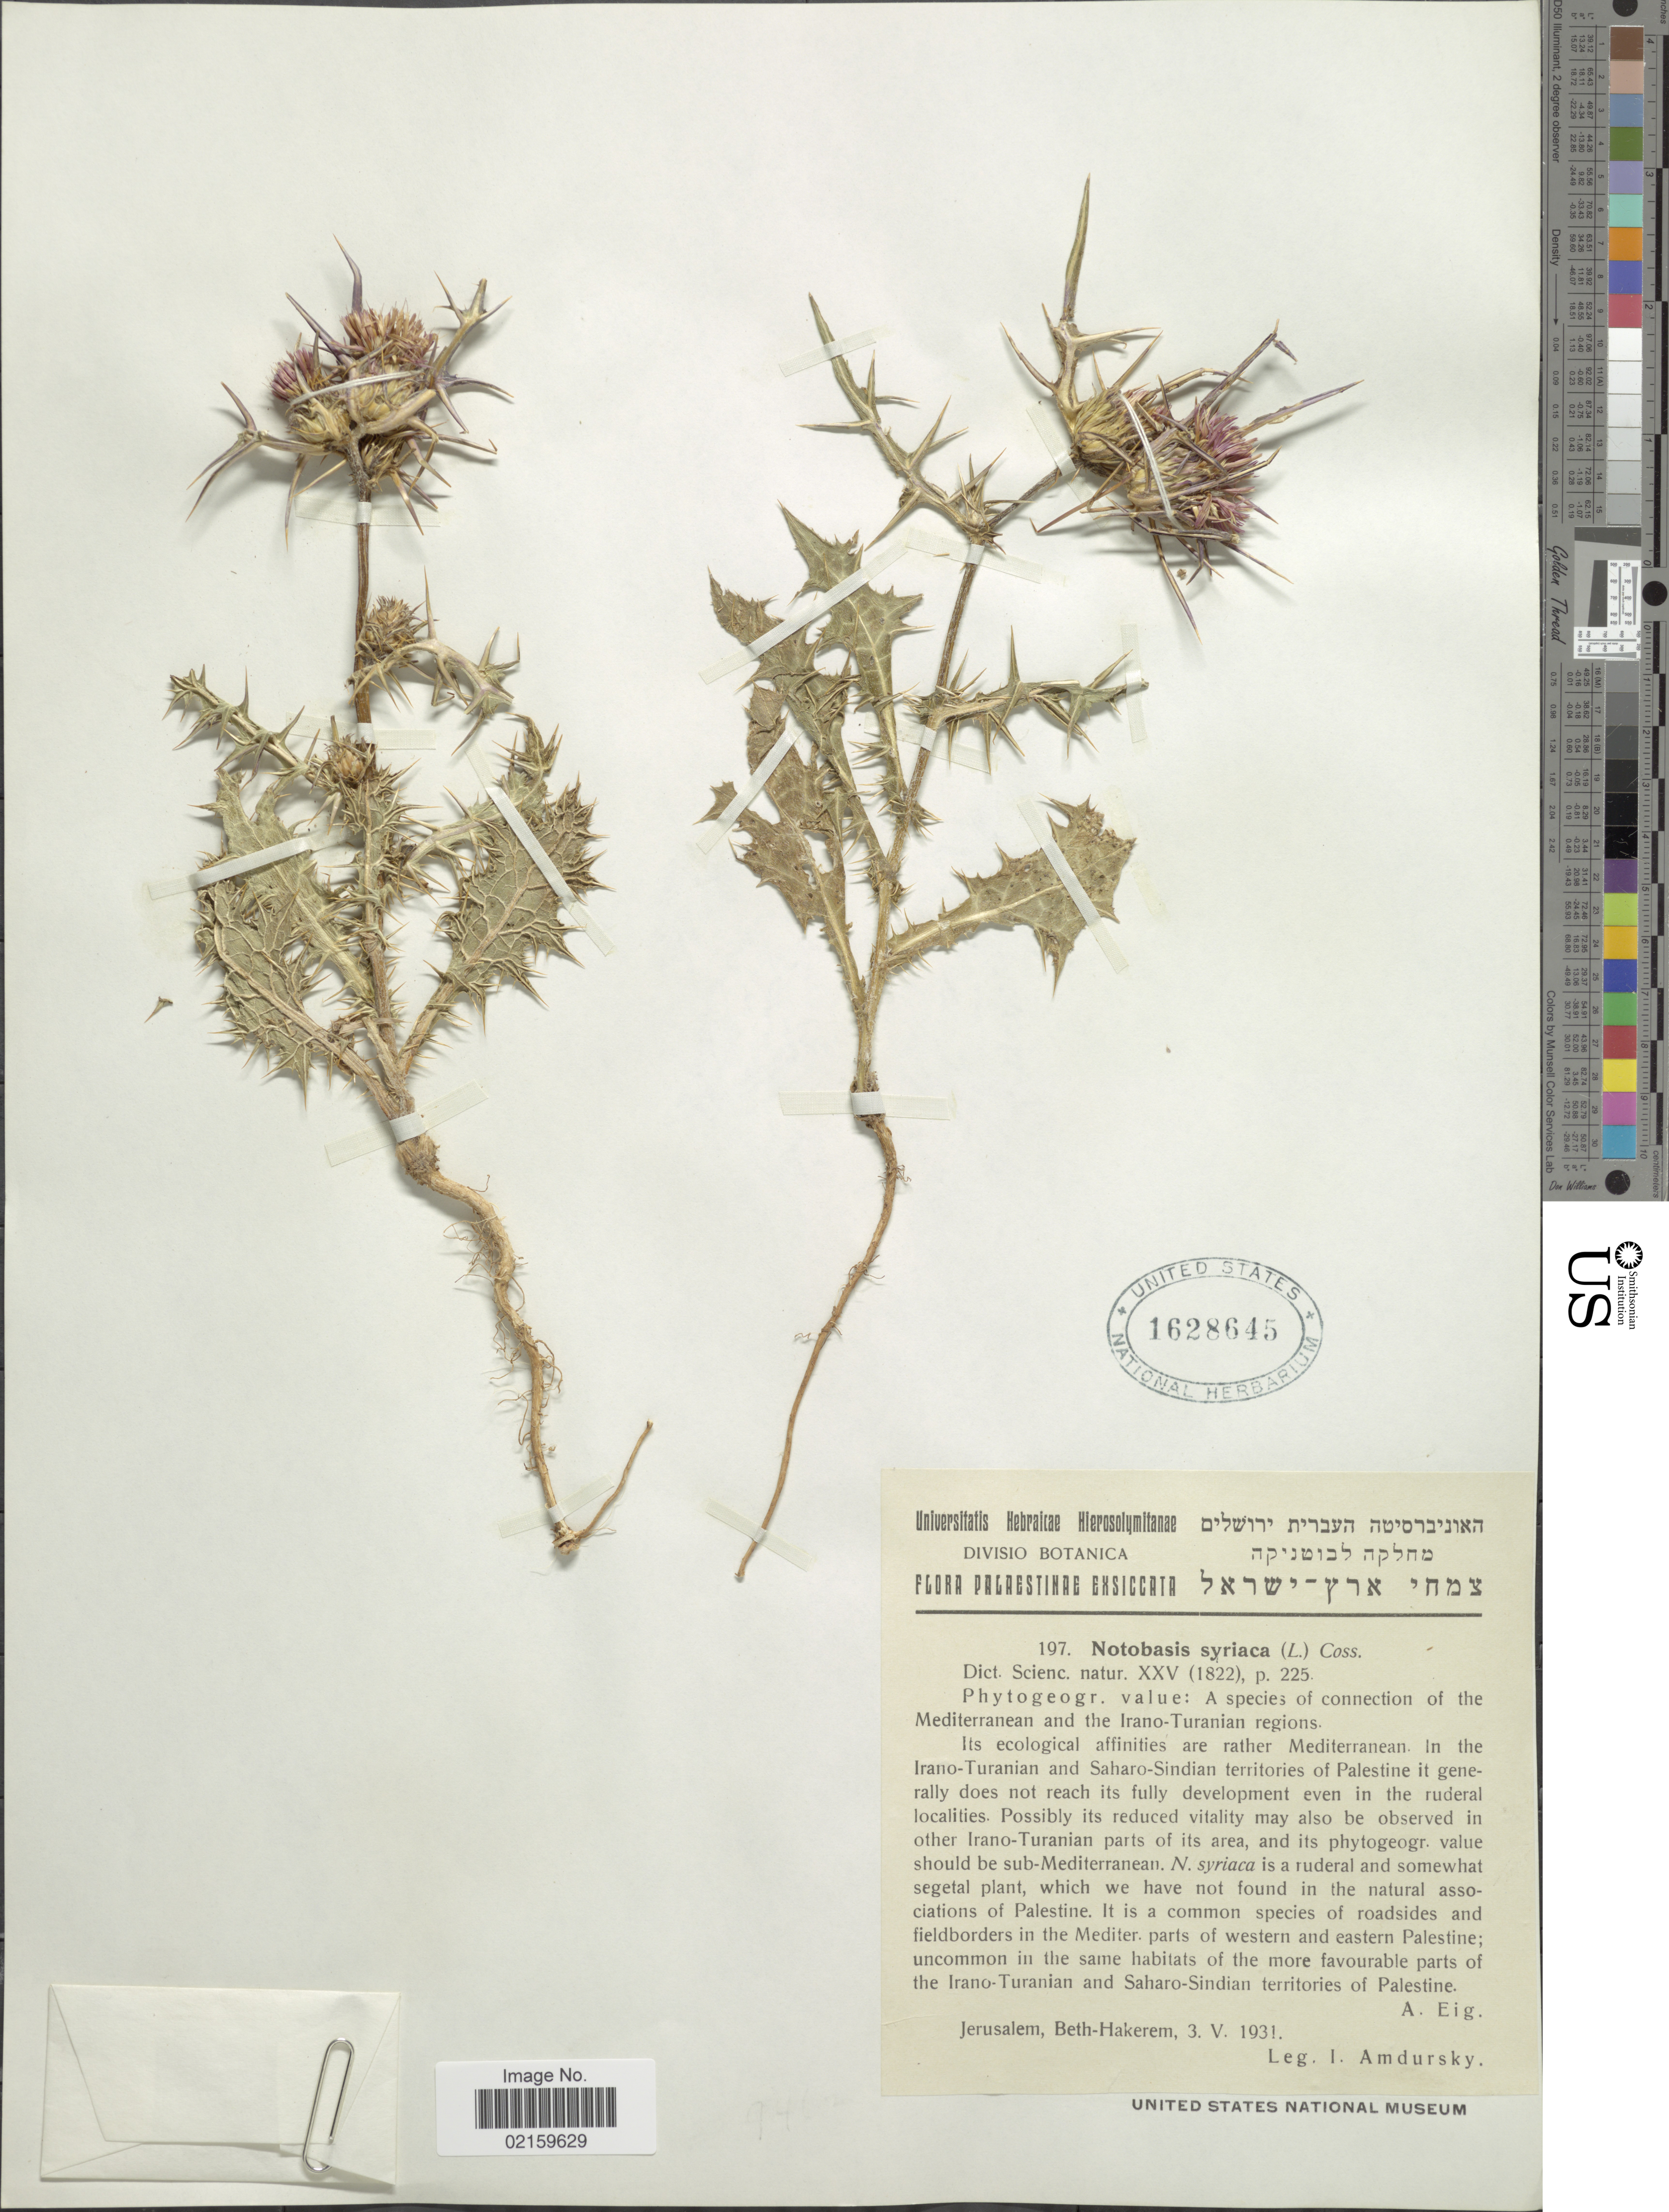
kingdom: Plantae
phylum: Tracheophyta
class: Magnoliopsida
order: Asterales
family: Asteraceae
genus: Notobasis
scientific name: Notobasis syriaca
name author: (L.) Cass.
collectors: I. Amdursky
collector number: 197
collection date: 1931-05-01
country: Israel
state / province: Jerusalem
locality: Jerusalem-beth-Hakerem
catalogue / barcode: US 1628645